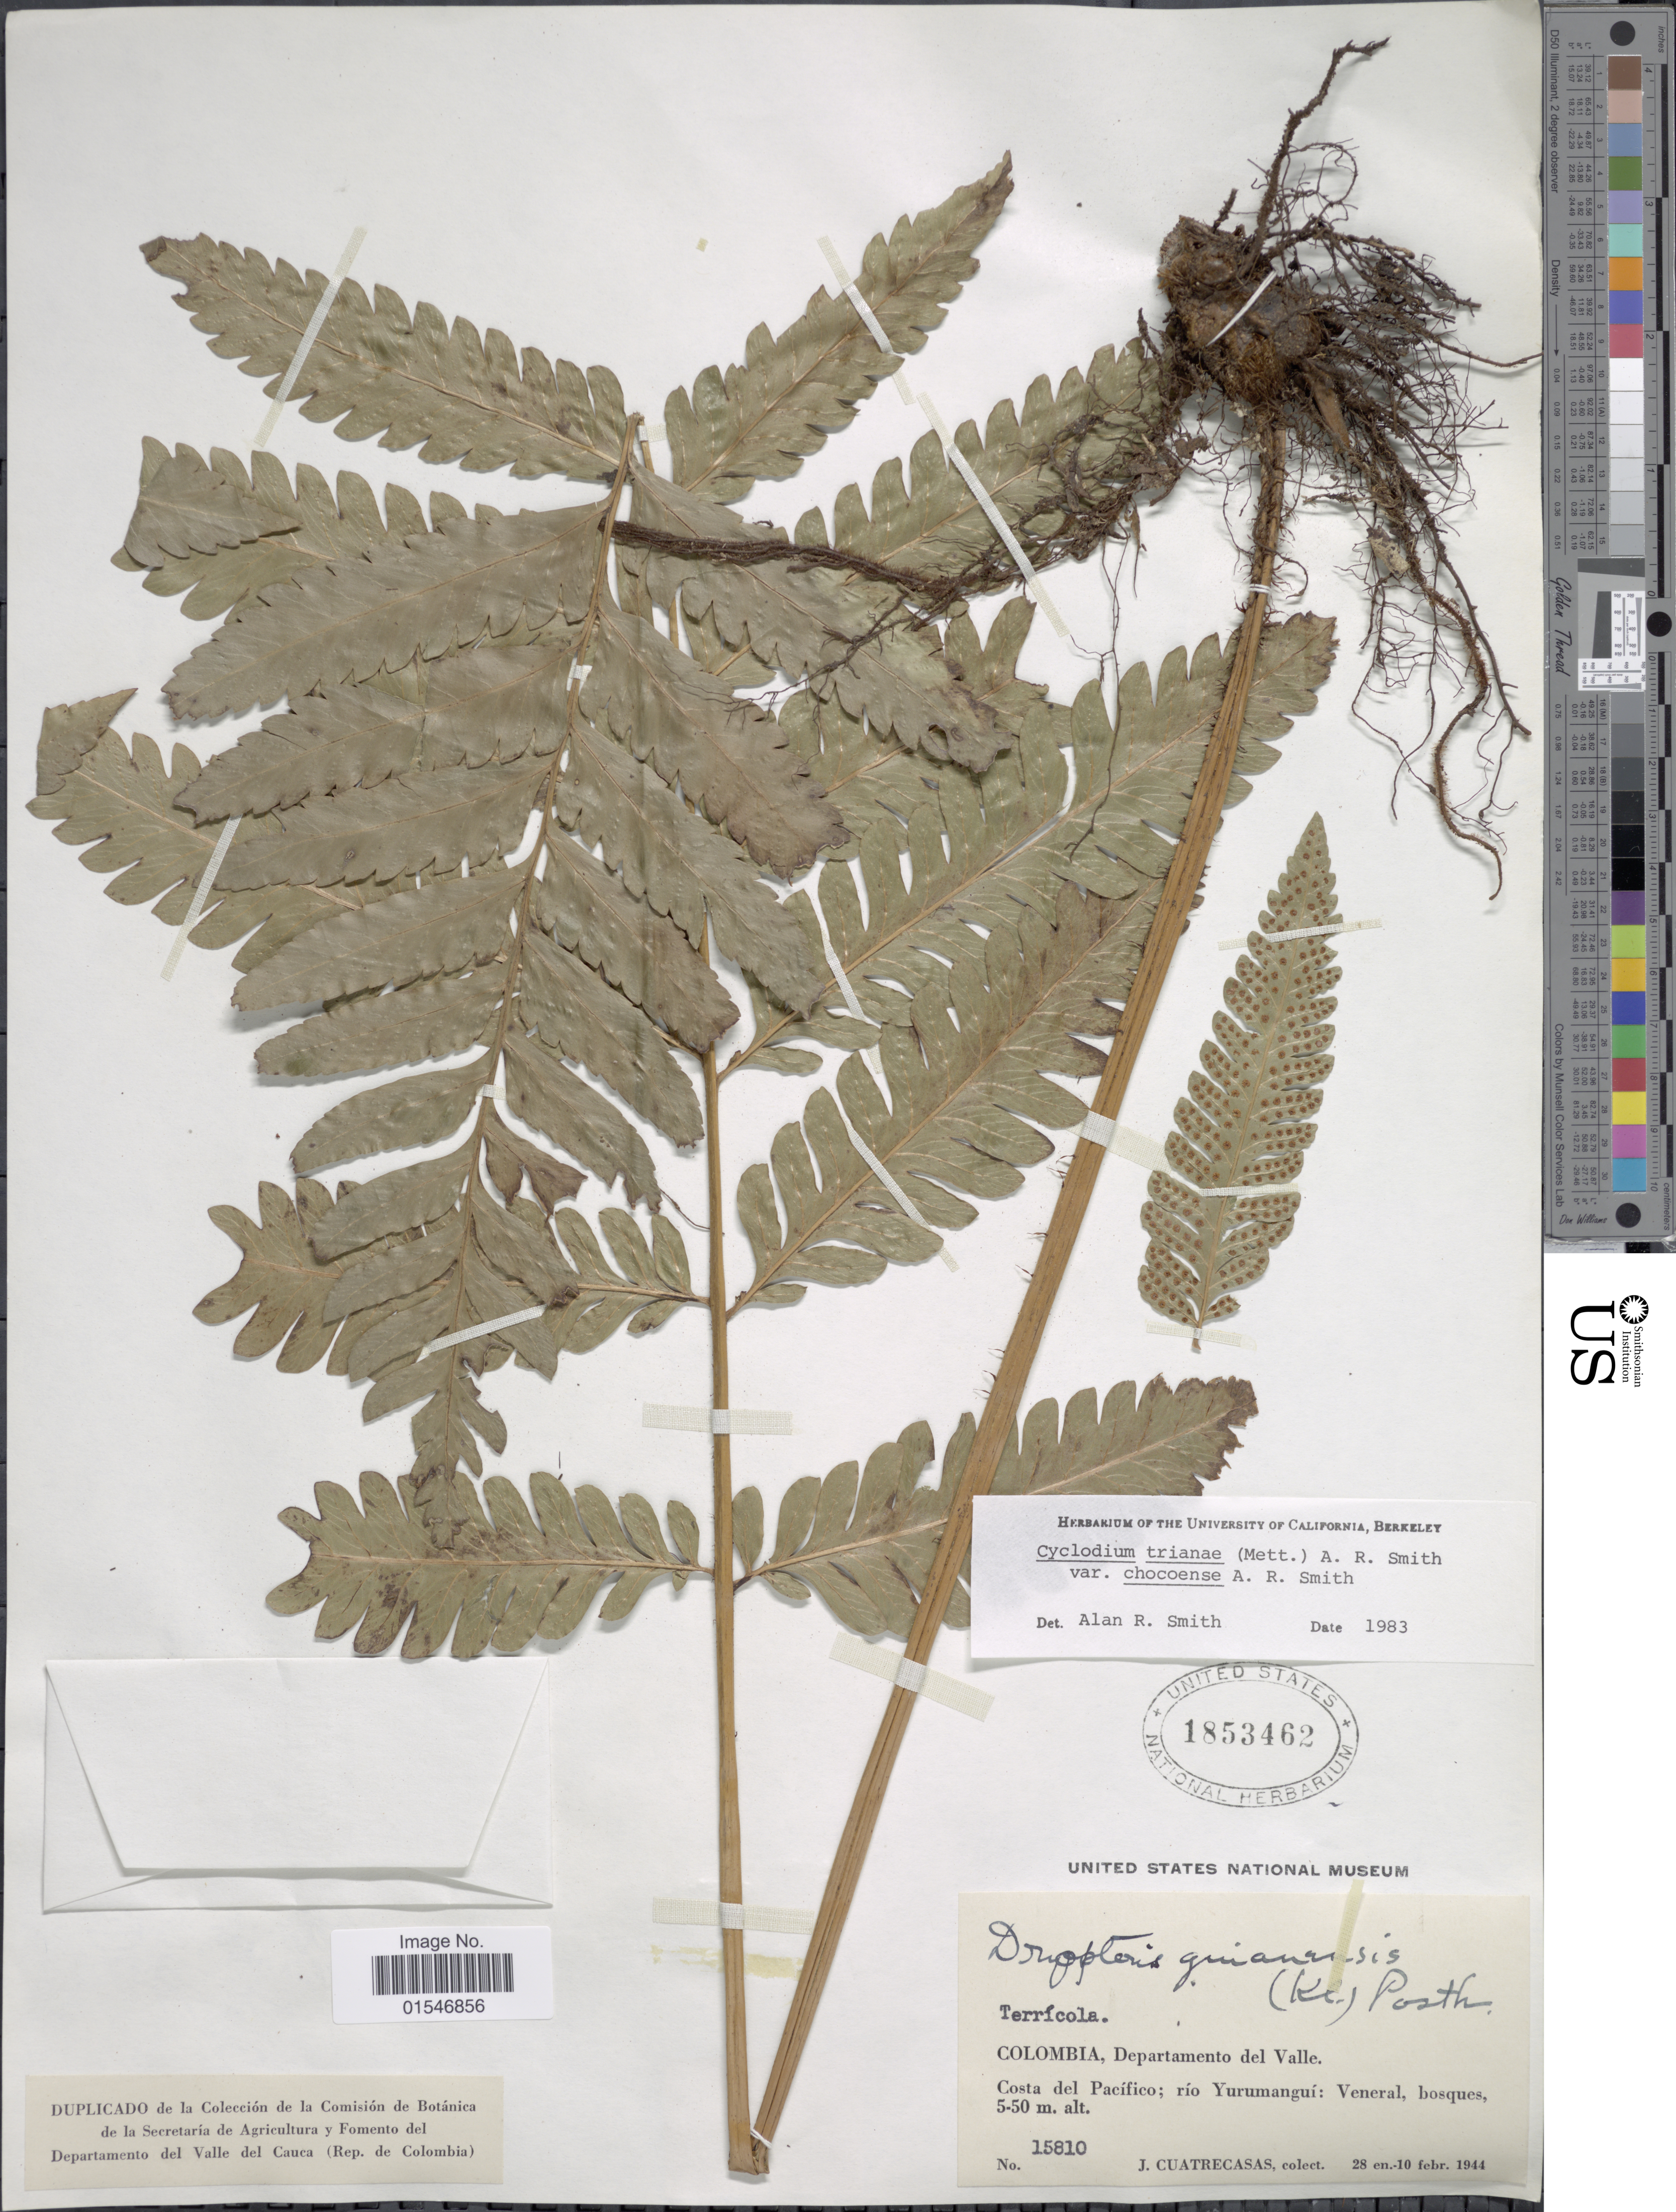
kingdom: Plantae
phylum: Tracheophyta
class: Polypodiopsida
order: Polypodiales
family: Dryopteridaceae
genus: Cyclodium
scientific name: Cyclodium trianae var. chocoense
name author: A.R. Sm.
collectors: J. Cuatrecasas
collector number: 15810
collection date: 1944-01-28/1944-02-10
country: Colombia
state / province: Valle del Cauca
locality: Colombia, Departamento del Valle, Costa del Pacifico; rio Yurumangui; Veneral.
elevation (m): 5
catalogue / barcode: US 1853462